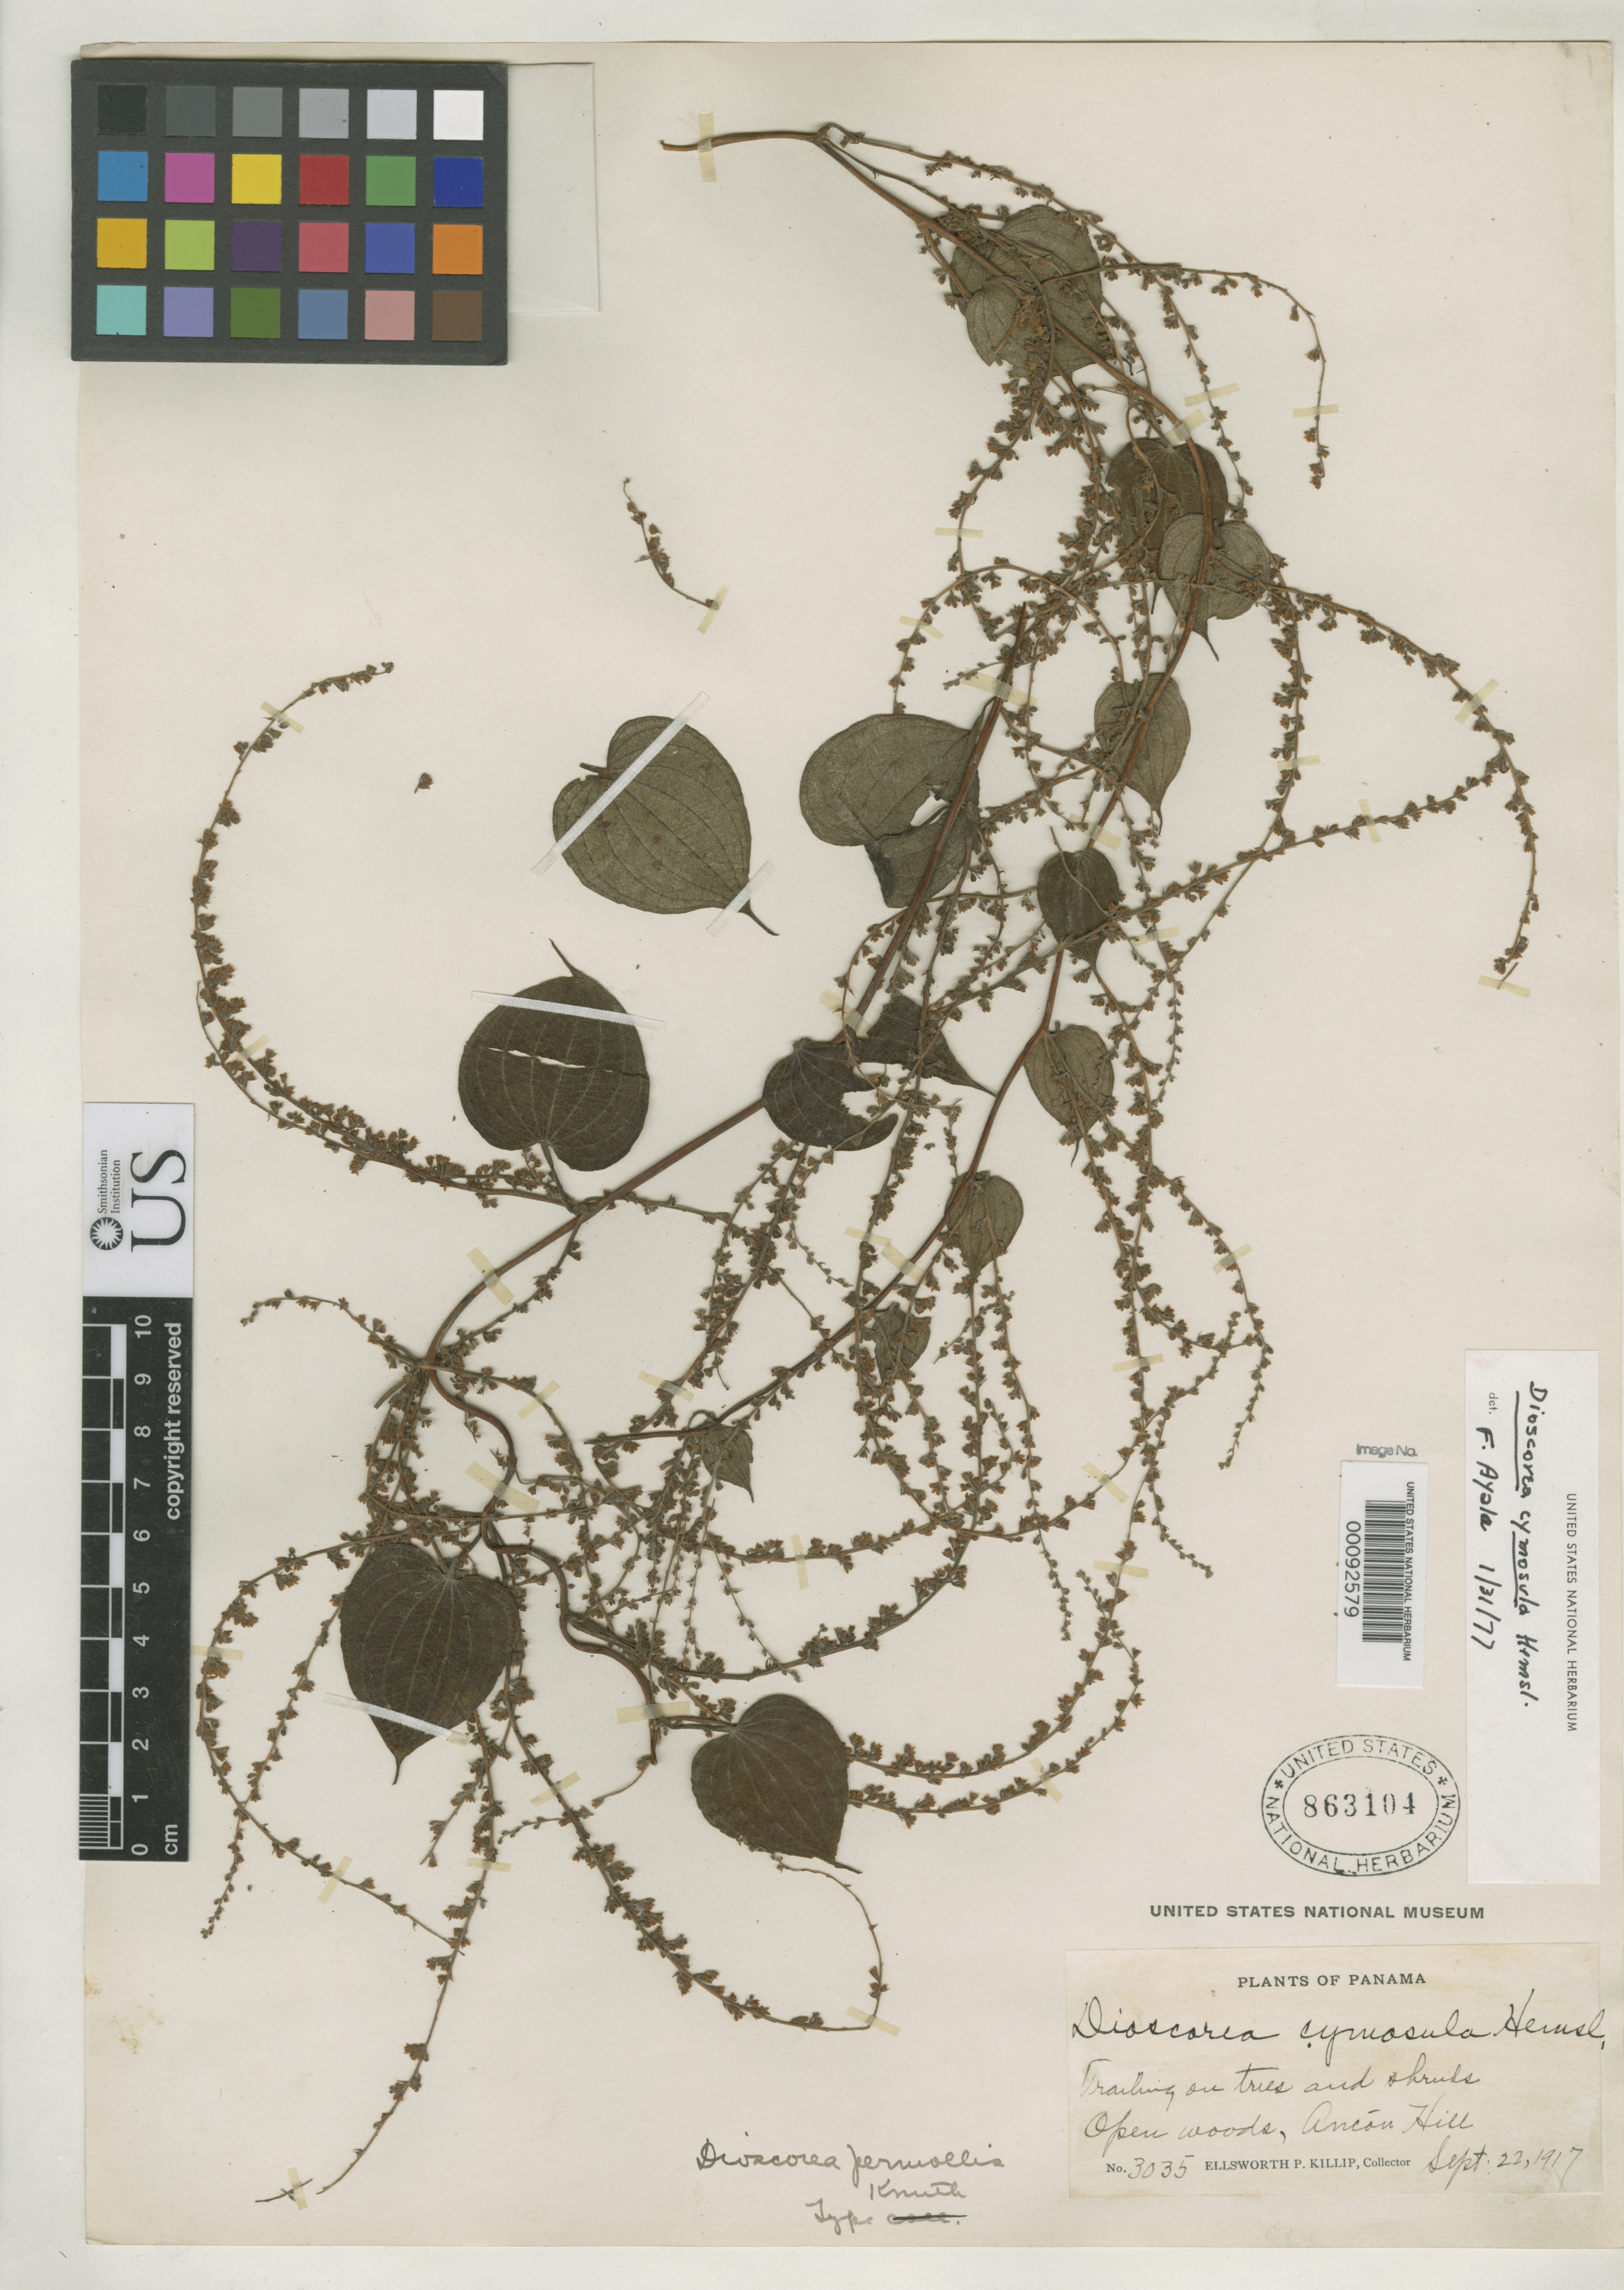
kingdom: Plantae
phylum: Tracheophyta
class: Liliopsida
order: Dioscoreales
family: Dioscoreaceae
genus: Dioscorea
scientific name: Dioscorea permollis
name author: R. Knuth in Engl.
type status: Isotype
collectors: E. P. Killip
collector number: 3035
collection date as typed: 22 Sep 1917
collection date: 1917-09-22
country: Panama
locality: Ancon Hill.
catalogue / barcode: US 863104